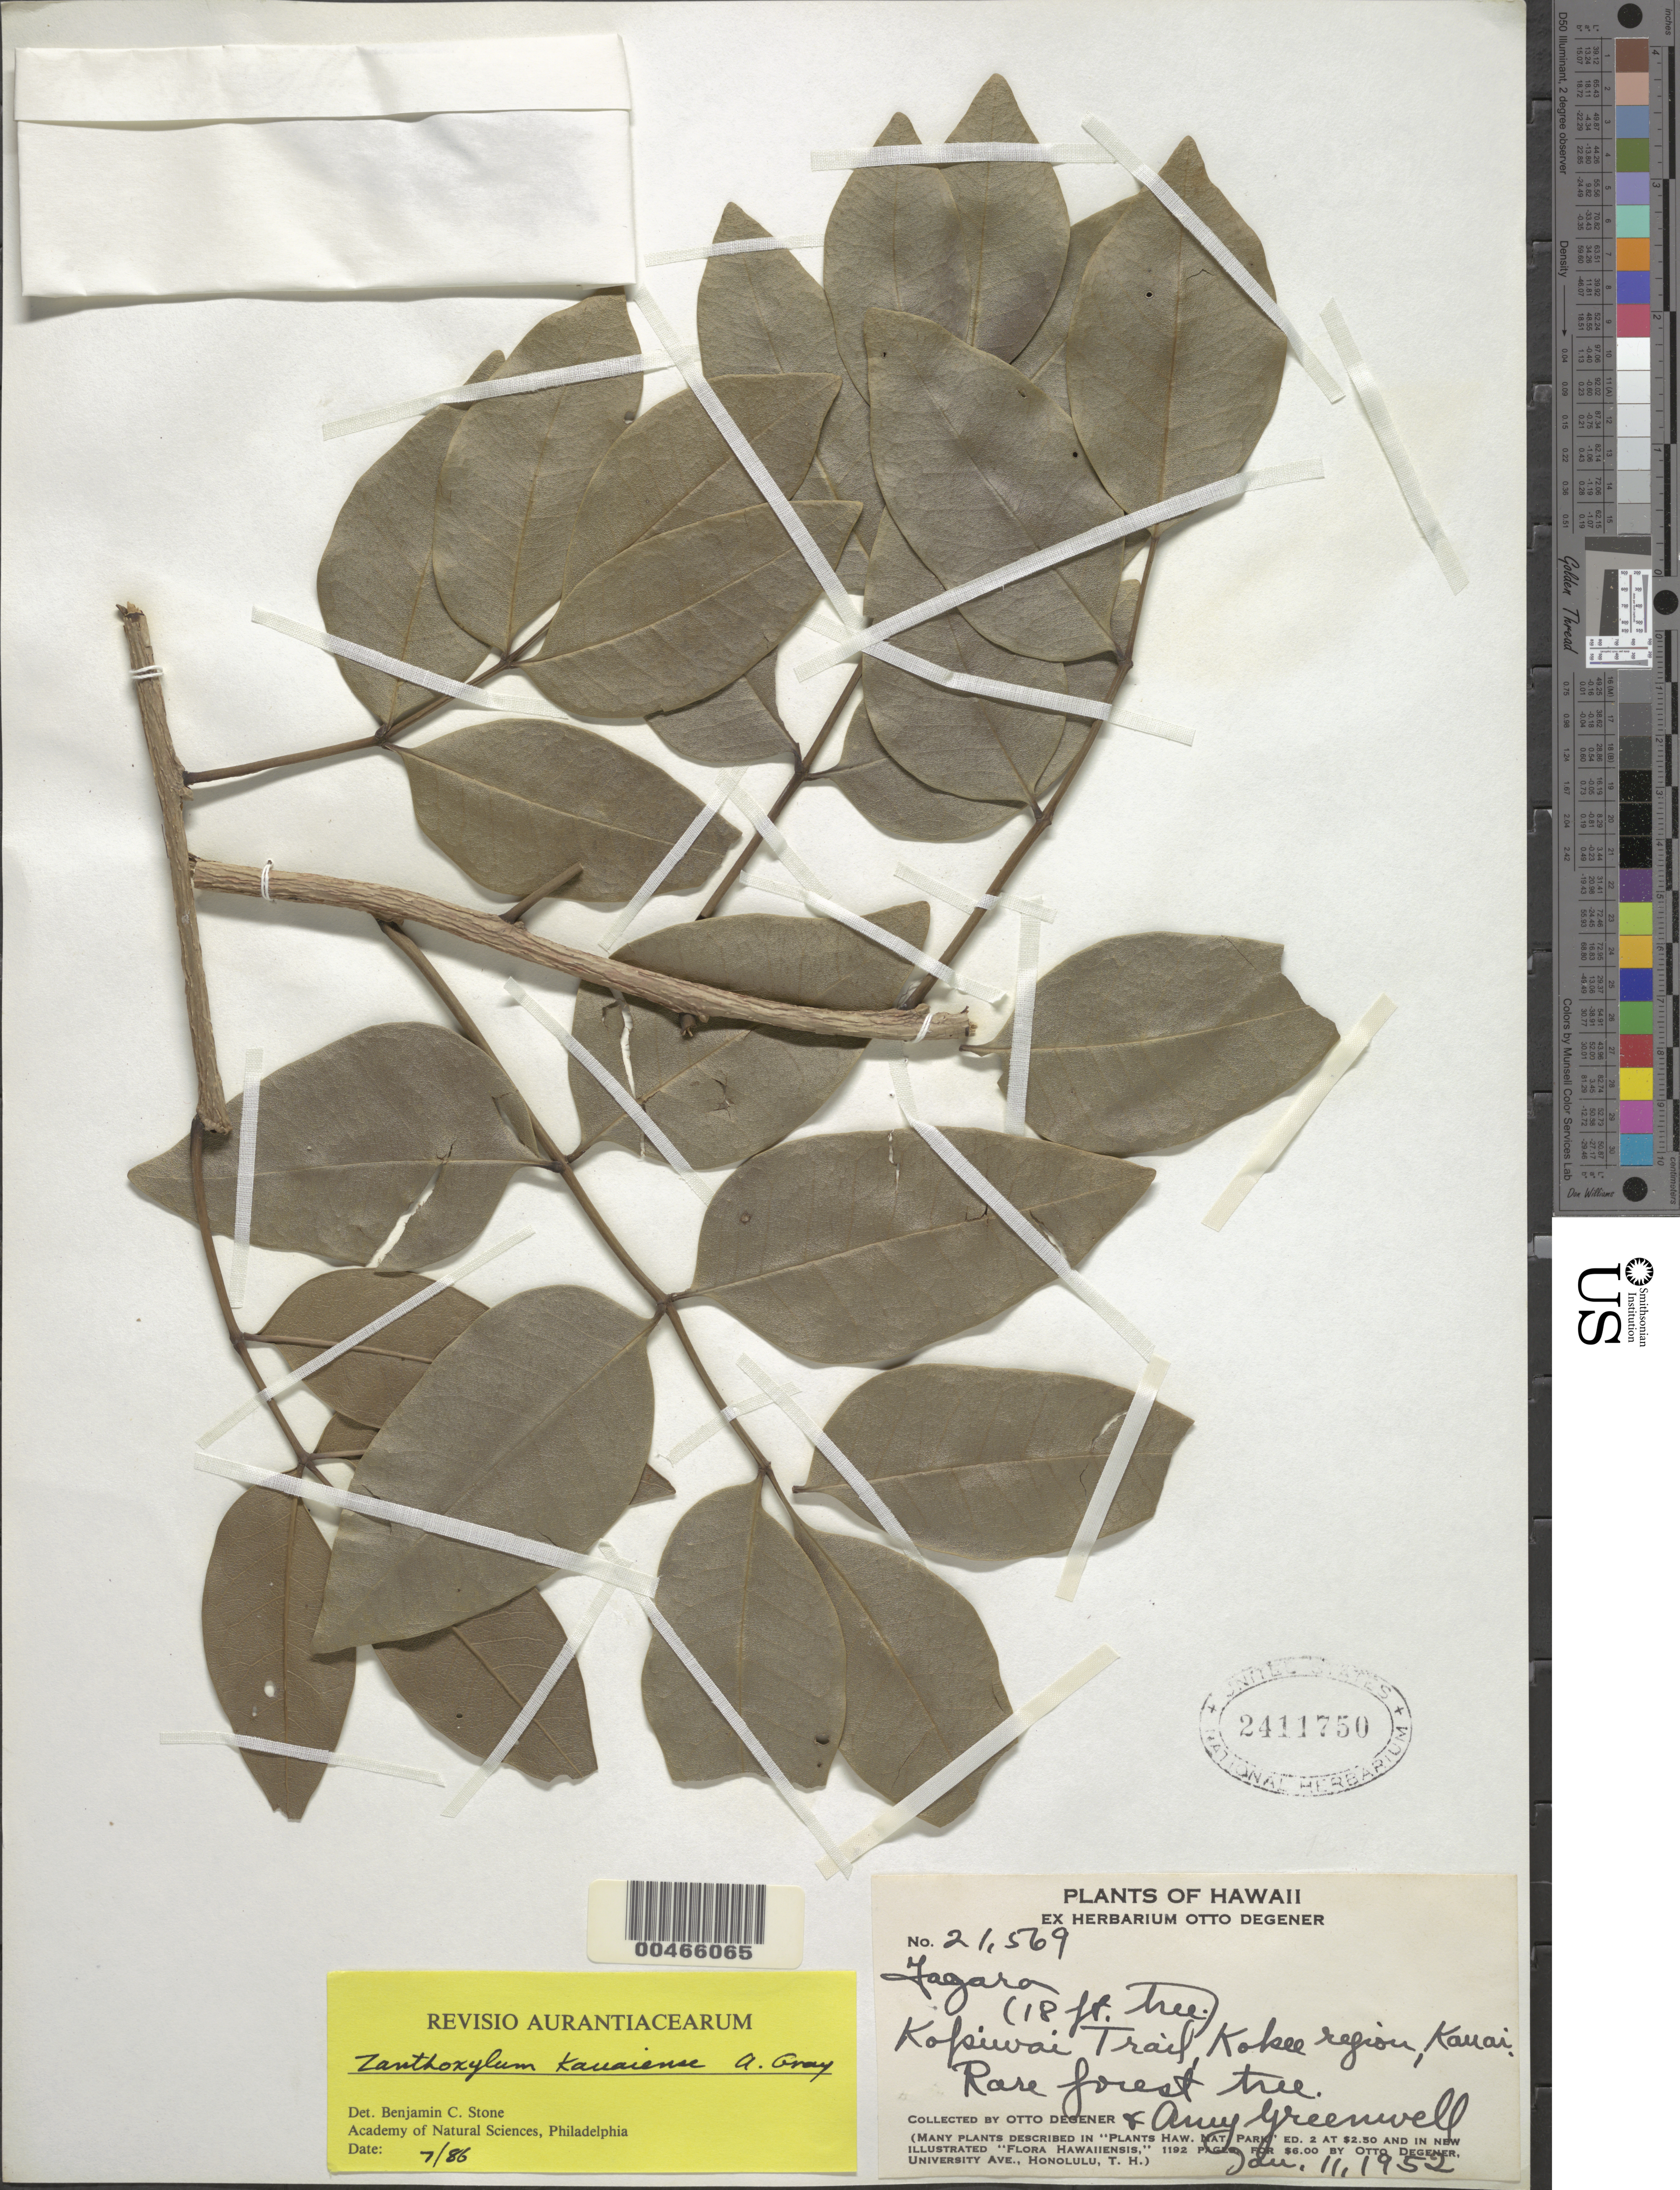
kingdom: Plantae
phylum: Tracheophyta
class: Magnoliopsida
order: Sapindales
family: Rutaceae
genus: Zanthoxylum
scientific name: Zanthoxylum kauaense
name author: A. Gray in Wilkes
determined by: Stone, Benjamin C.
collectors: O. Degener & A. B. Greenwell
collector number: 21569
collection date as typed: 11 Jan 1952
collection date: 1952-01-11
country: United States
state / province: Hawaii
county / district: Kauai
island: Kaua'i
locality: Kopiwai Trail, Kokee region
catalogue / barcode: US 2411750